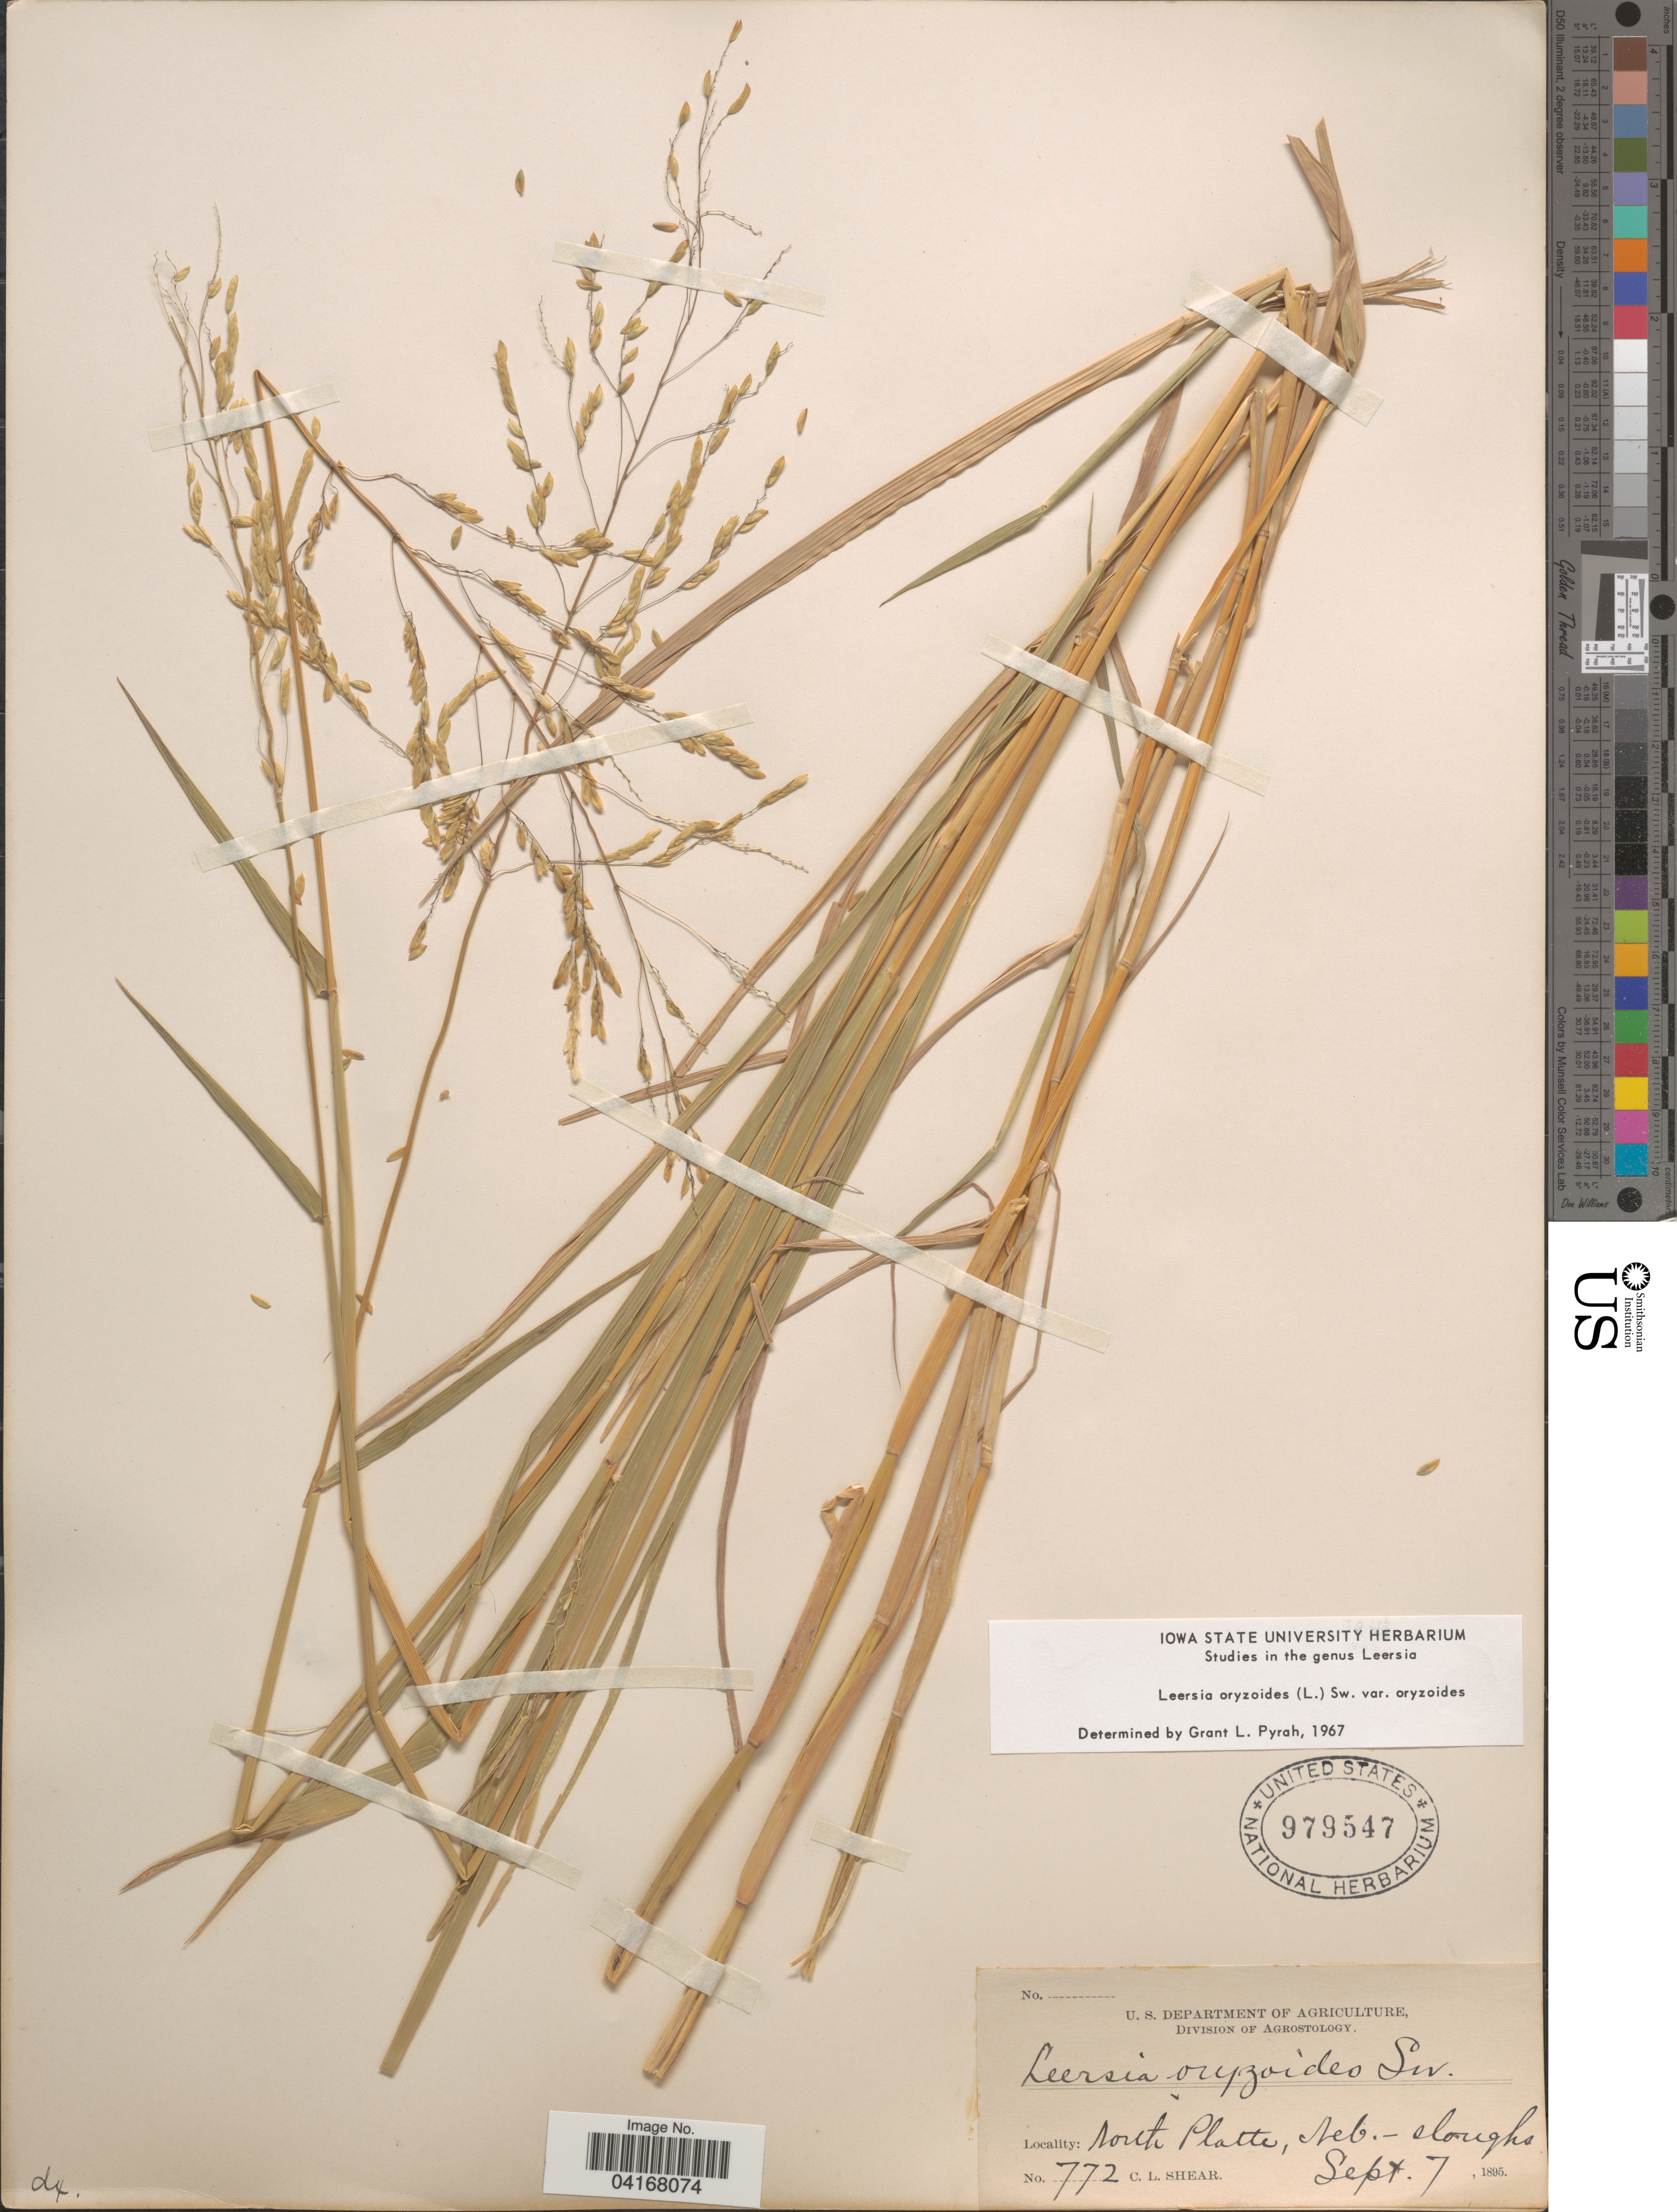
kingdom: Plantae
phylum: Tracheophyta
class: Liliopsida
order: Poales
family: Poaceae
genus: Leersia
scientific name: Leersia oryzoides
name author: (L.) Sw.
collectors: C. L. Shear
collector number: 772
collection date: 1895-09-07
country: United States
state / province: Nebraska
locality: North Platte.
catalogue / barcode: US 979547